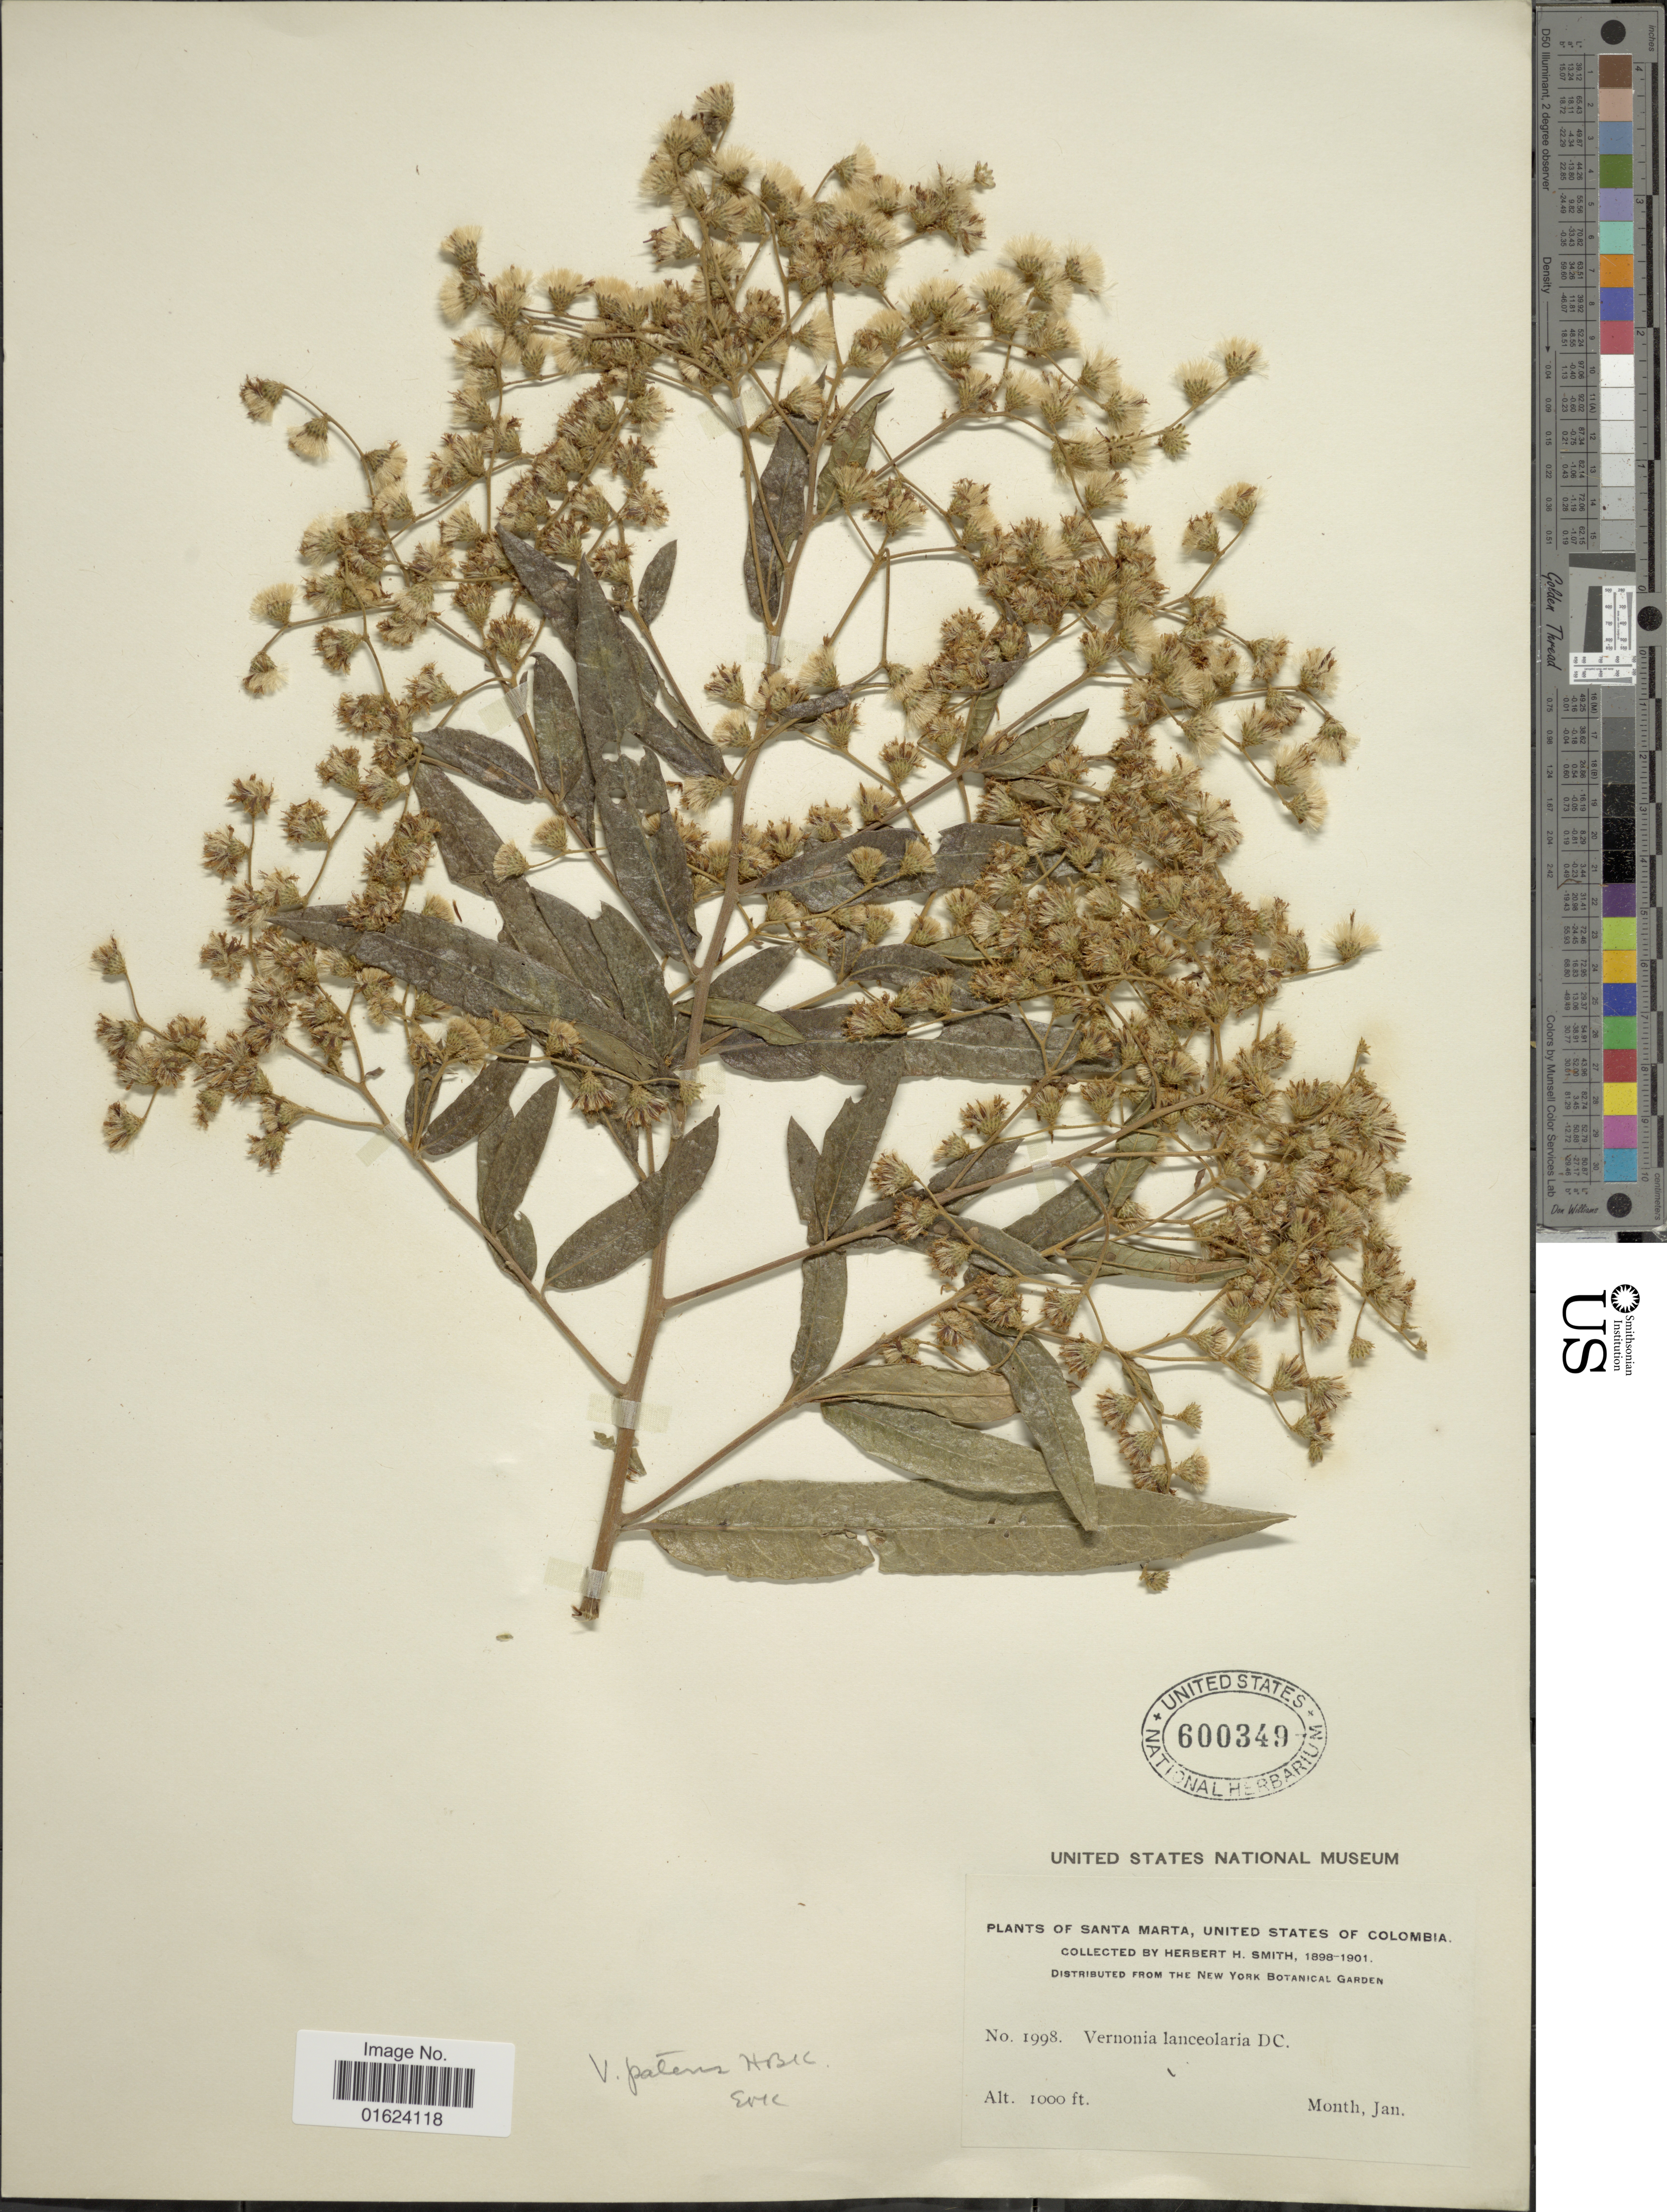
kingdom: Plantae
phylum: Tracheophyta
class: Magnoliopsida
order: Asterales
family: Asteraceae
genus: Vernonanthura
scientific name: Vernonanthura patens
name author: (Kunth) H. Rob.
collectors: Herbert H. Smith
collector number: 1998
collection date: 1898-01/1901-01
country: Colombia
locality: Santa Marta, United States of Colombia.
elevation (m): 305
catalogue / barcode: US 600349